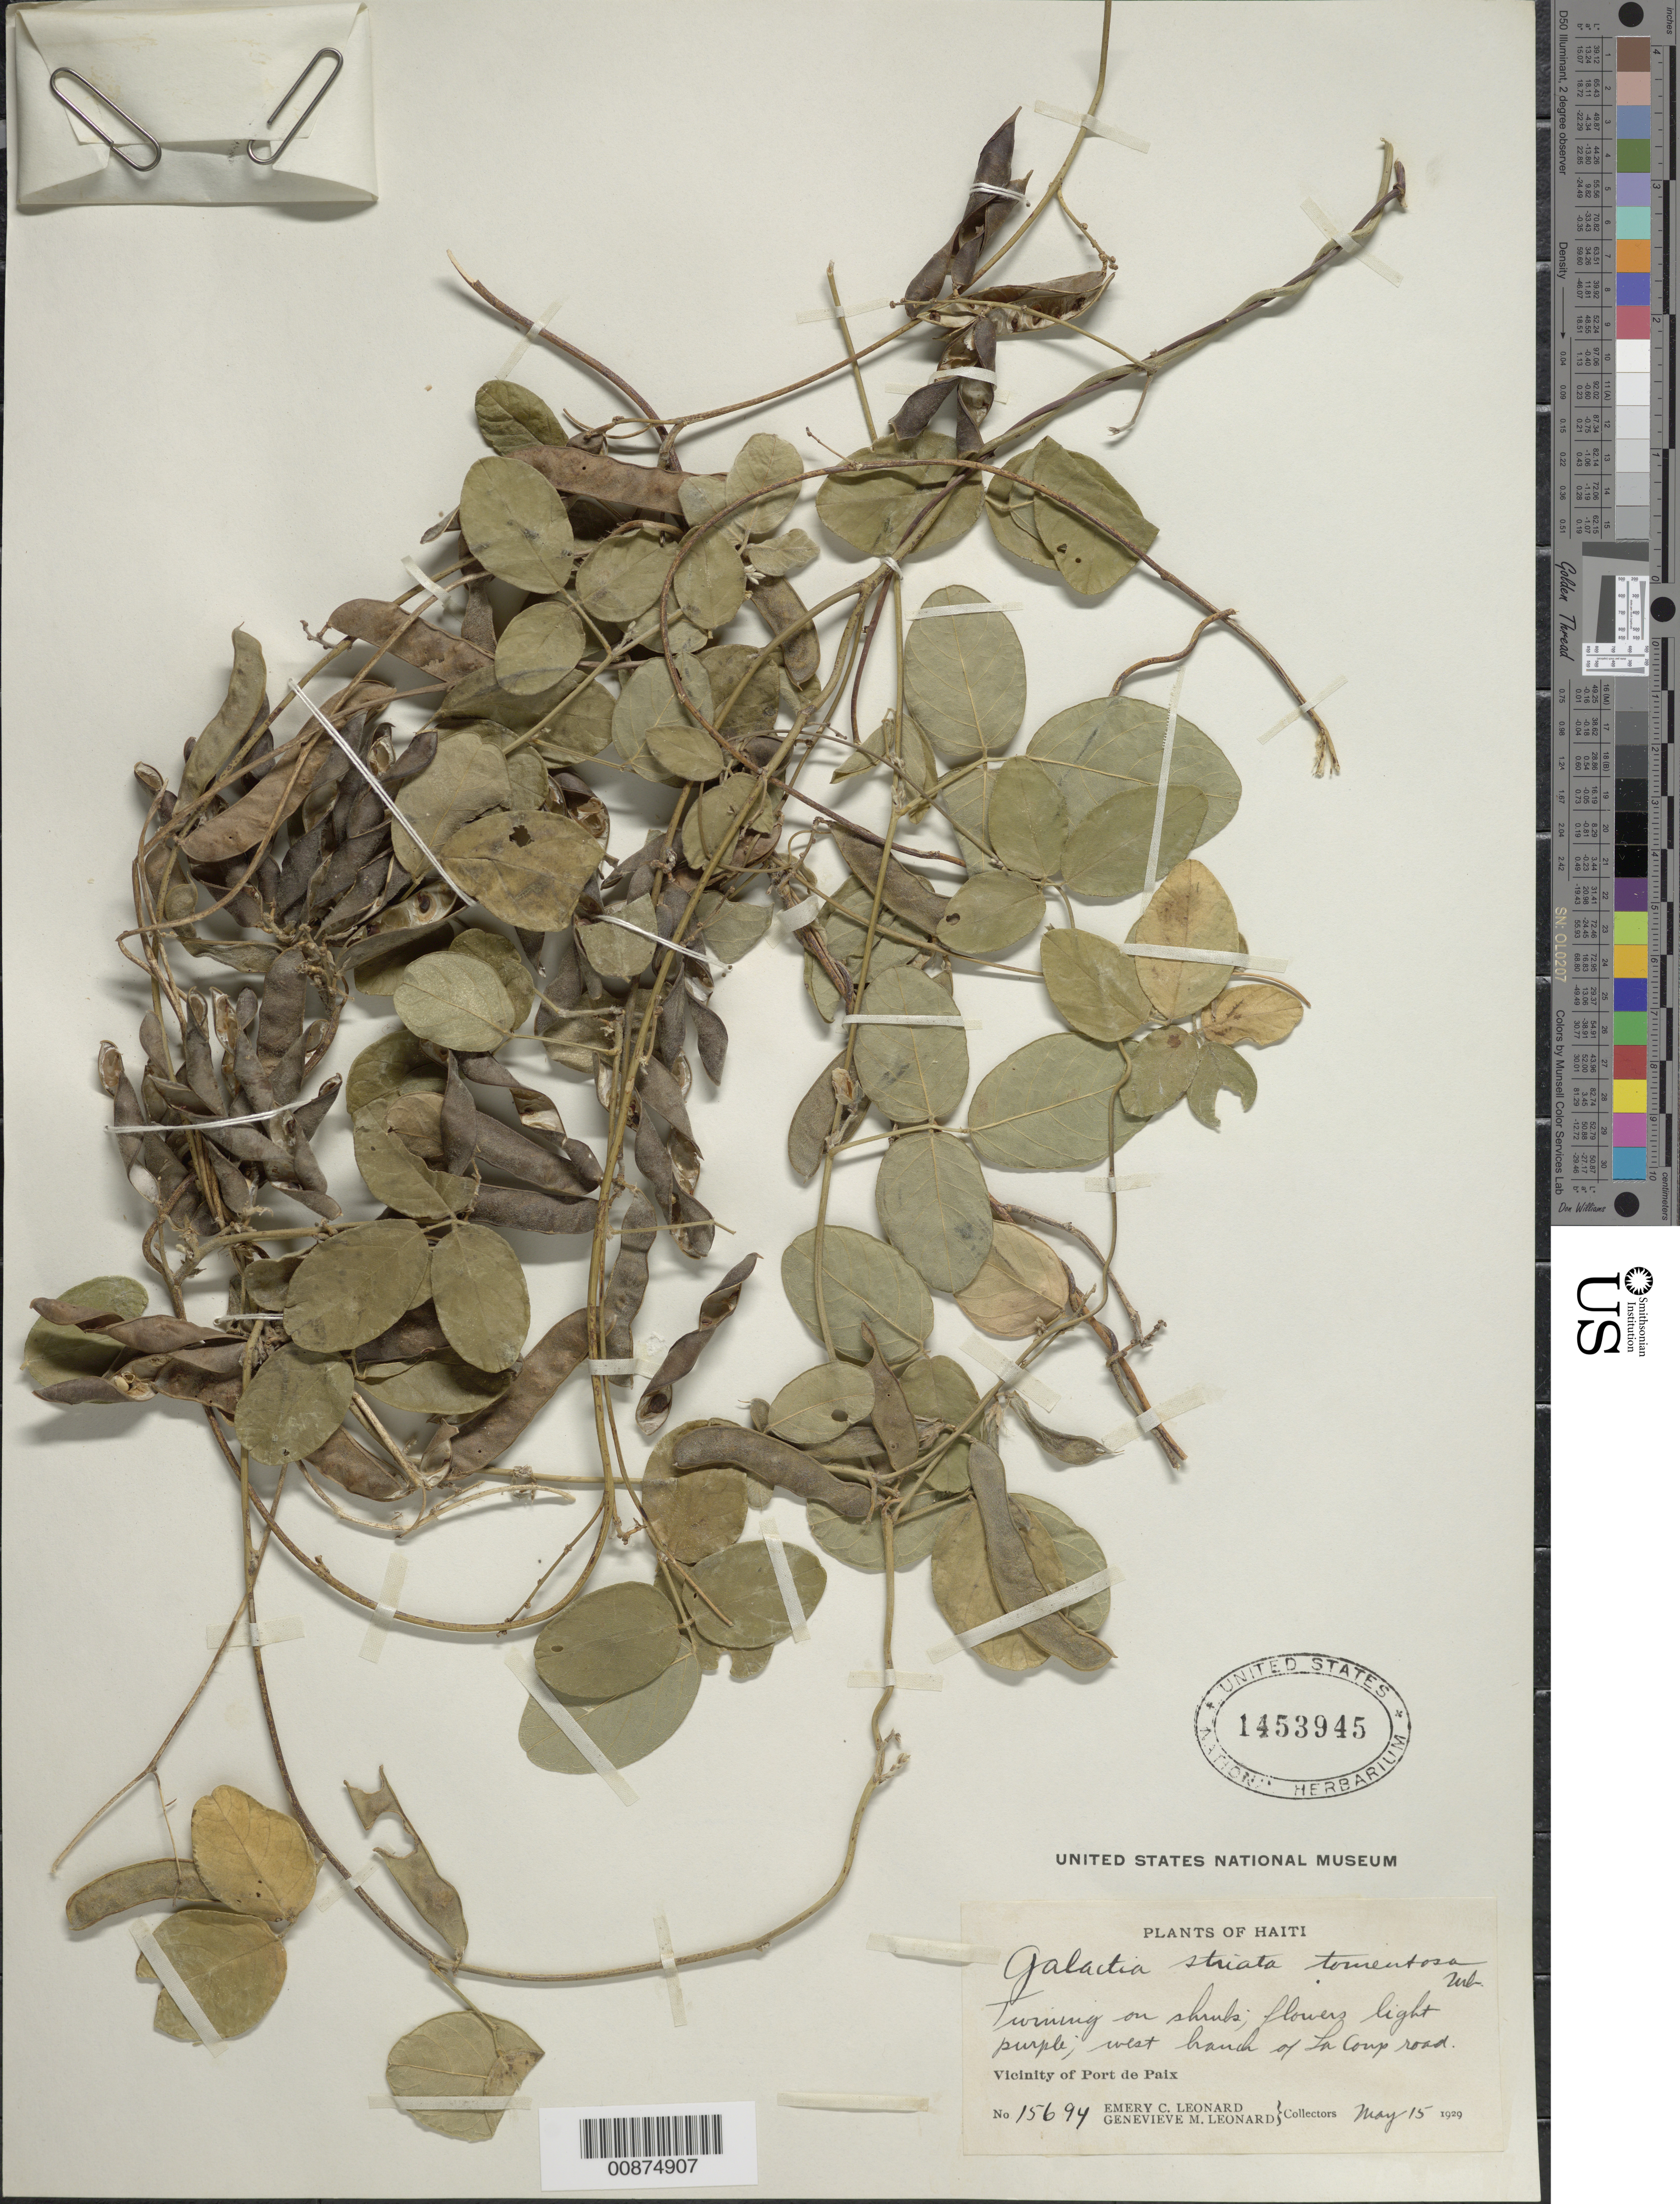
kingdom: Plantae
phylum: Tracheophyta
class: Magnoliopsida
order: Fabales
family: Fabaceae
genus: Galactia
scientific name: Galactia striata var. tomentosa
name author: (Bertol.) Urb.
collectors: E. C. Leonard & G. M. Leonard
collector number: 15694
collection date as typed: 15 May 1929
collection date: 1929-05-15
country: Haiti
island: Hispaniola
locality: Vicinity of Port-de-Paix. West branch of La Coup Road.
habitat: Twining on shrubs.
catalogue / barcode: US 1453945